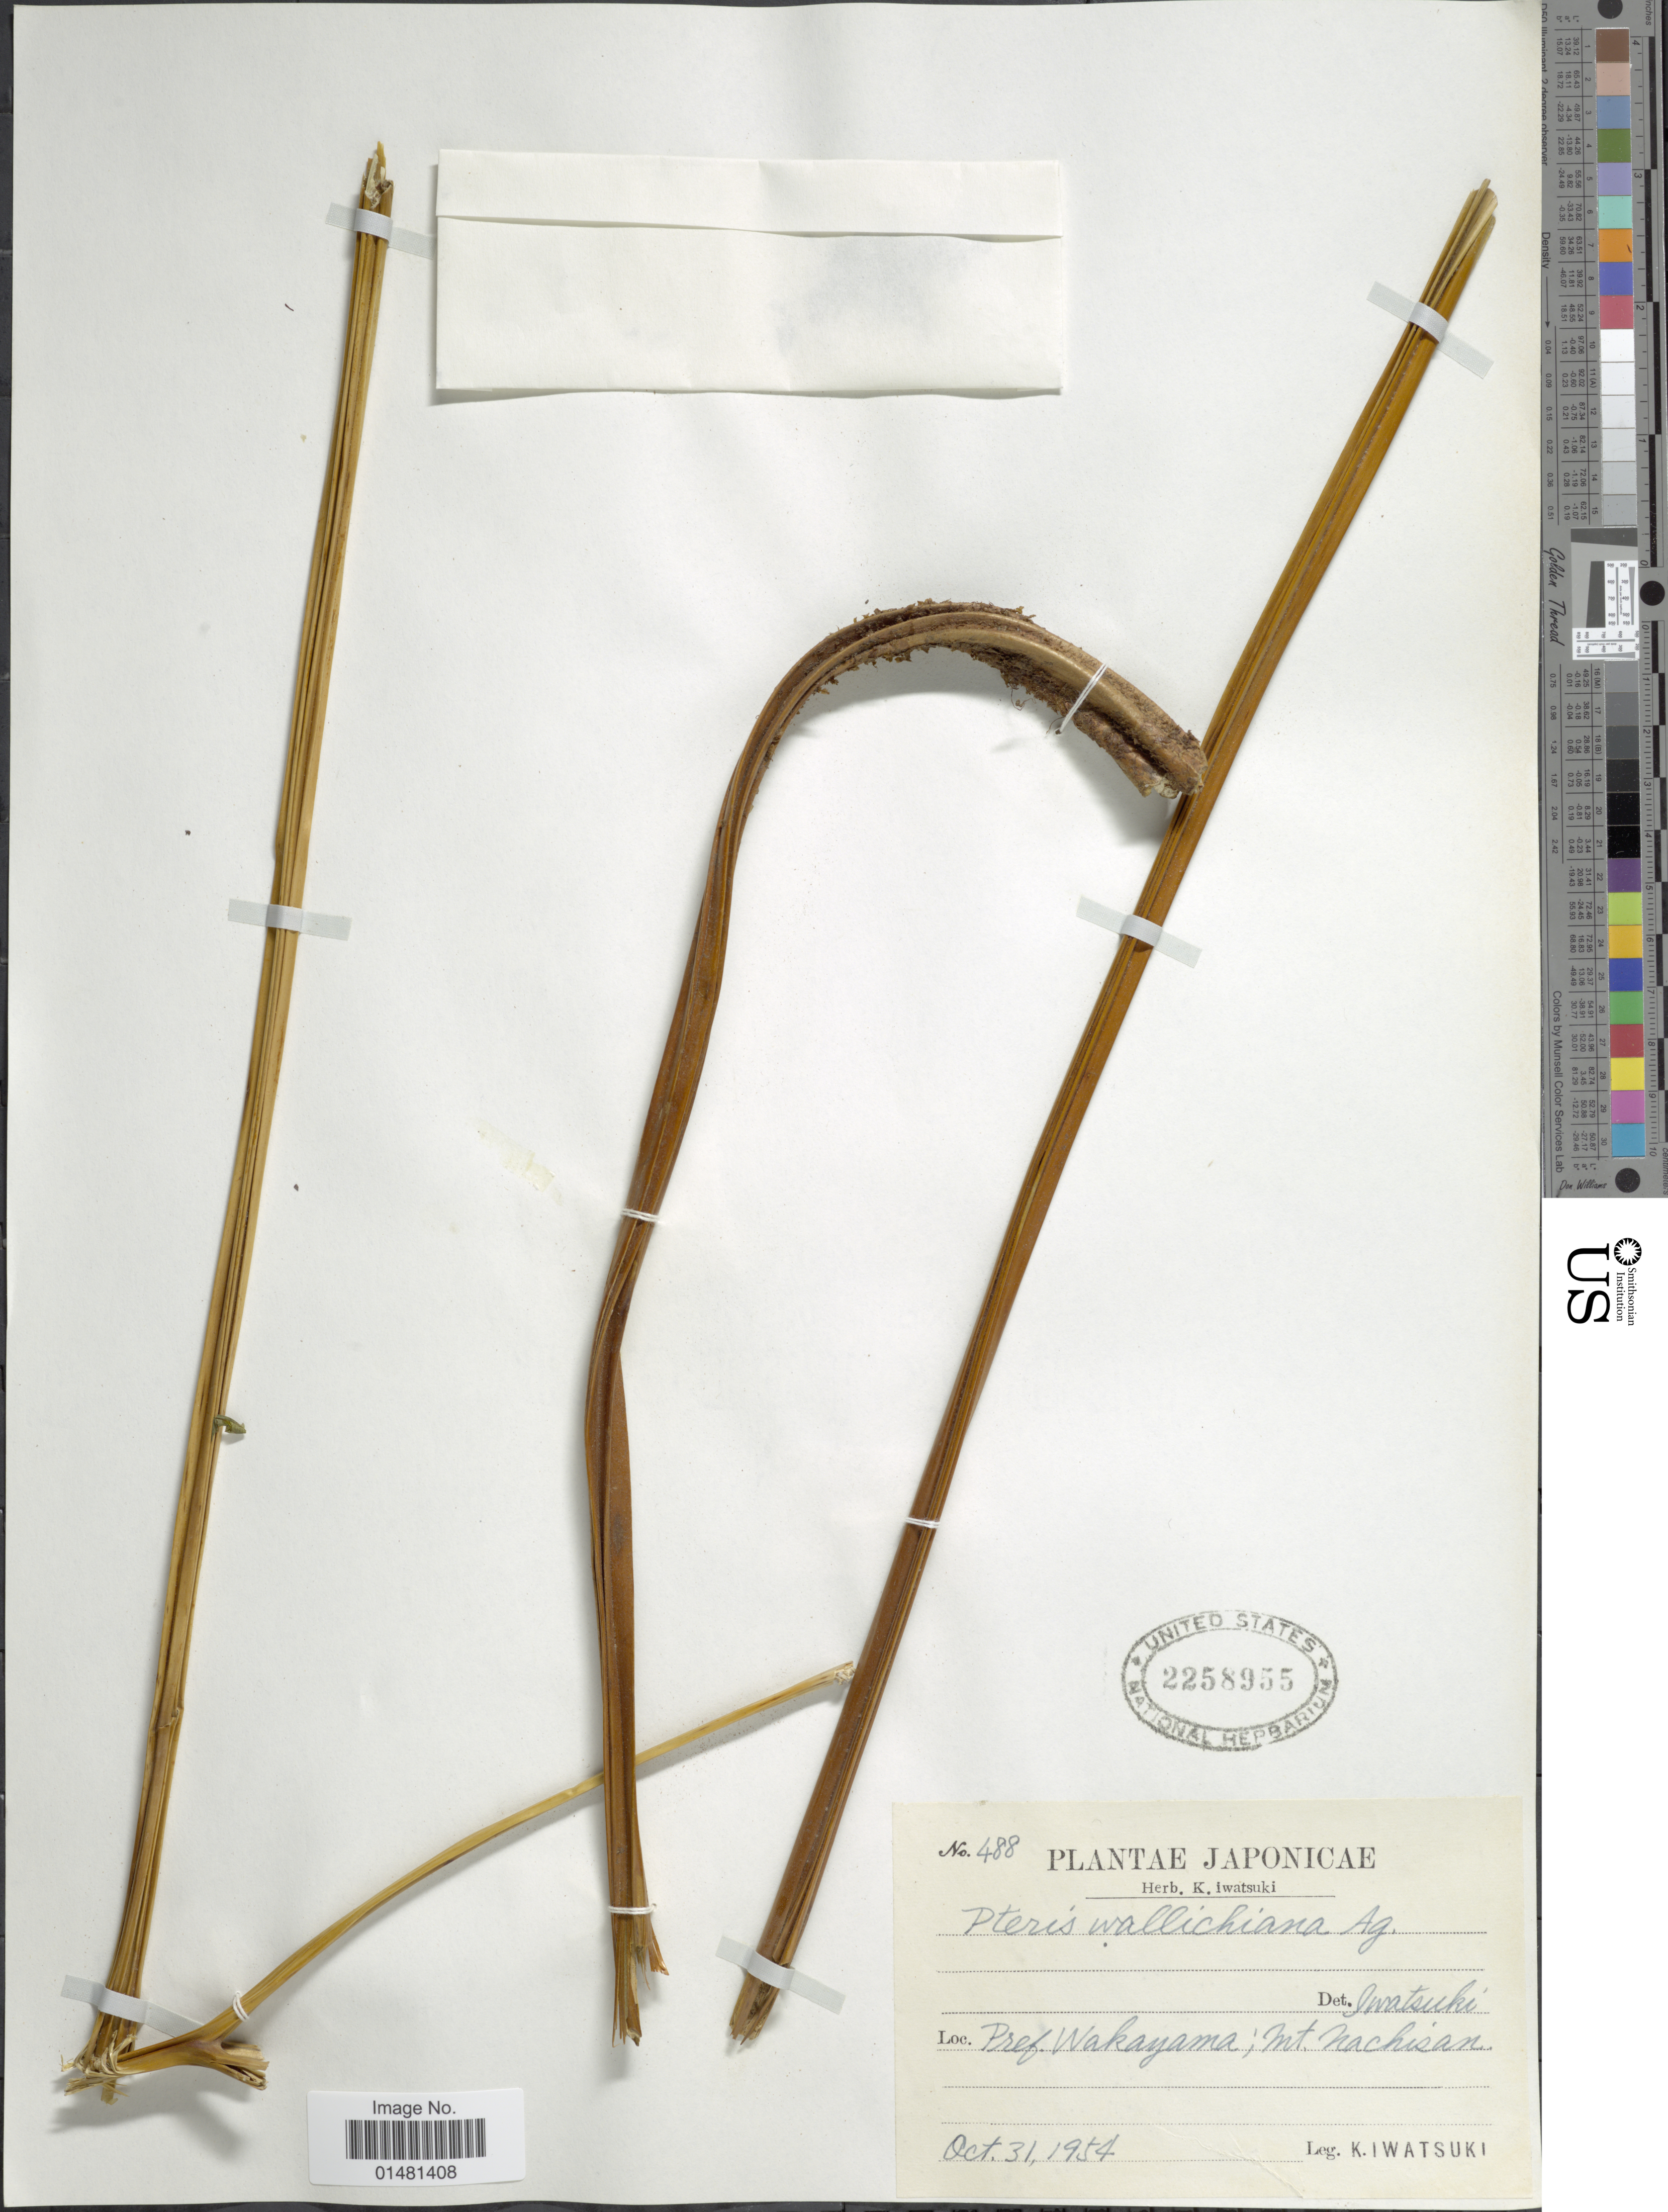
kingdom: Plantae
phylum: Tracheophyta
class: Polypodiopsida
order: Polypodiales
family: Pteridaceae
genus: Pteris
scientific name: Pteris wallichiana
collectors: K. Iwatsuki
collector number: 488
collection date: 1954-10-31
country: Japan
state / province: Wakayama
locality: Pref. Wakayama; Mt Nachisan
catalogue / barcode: US 2258955